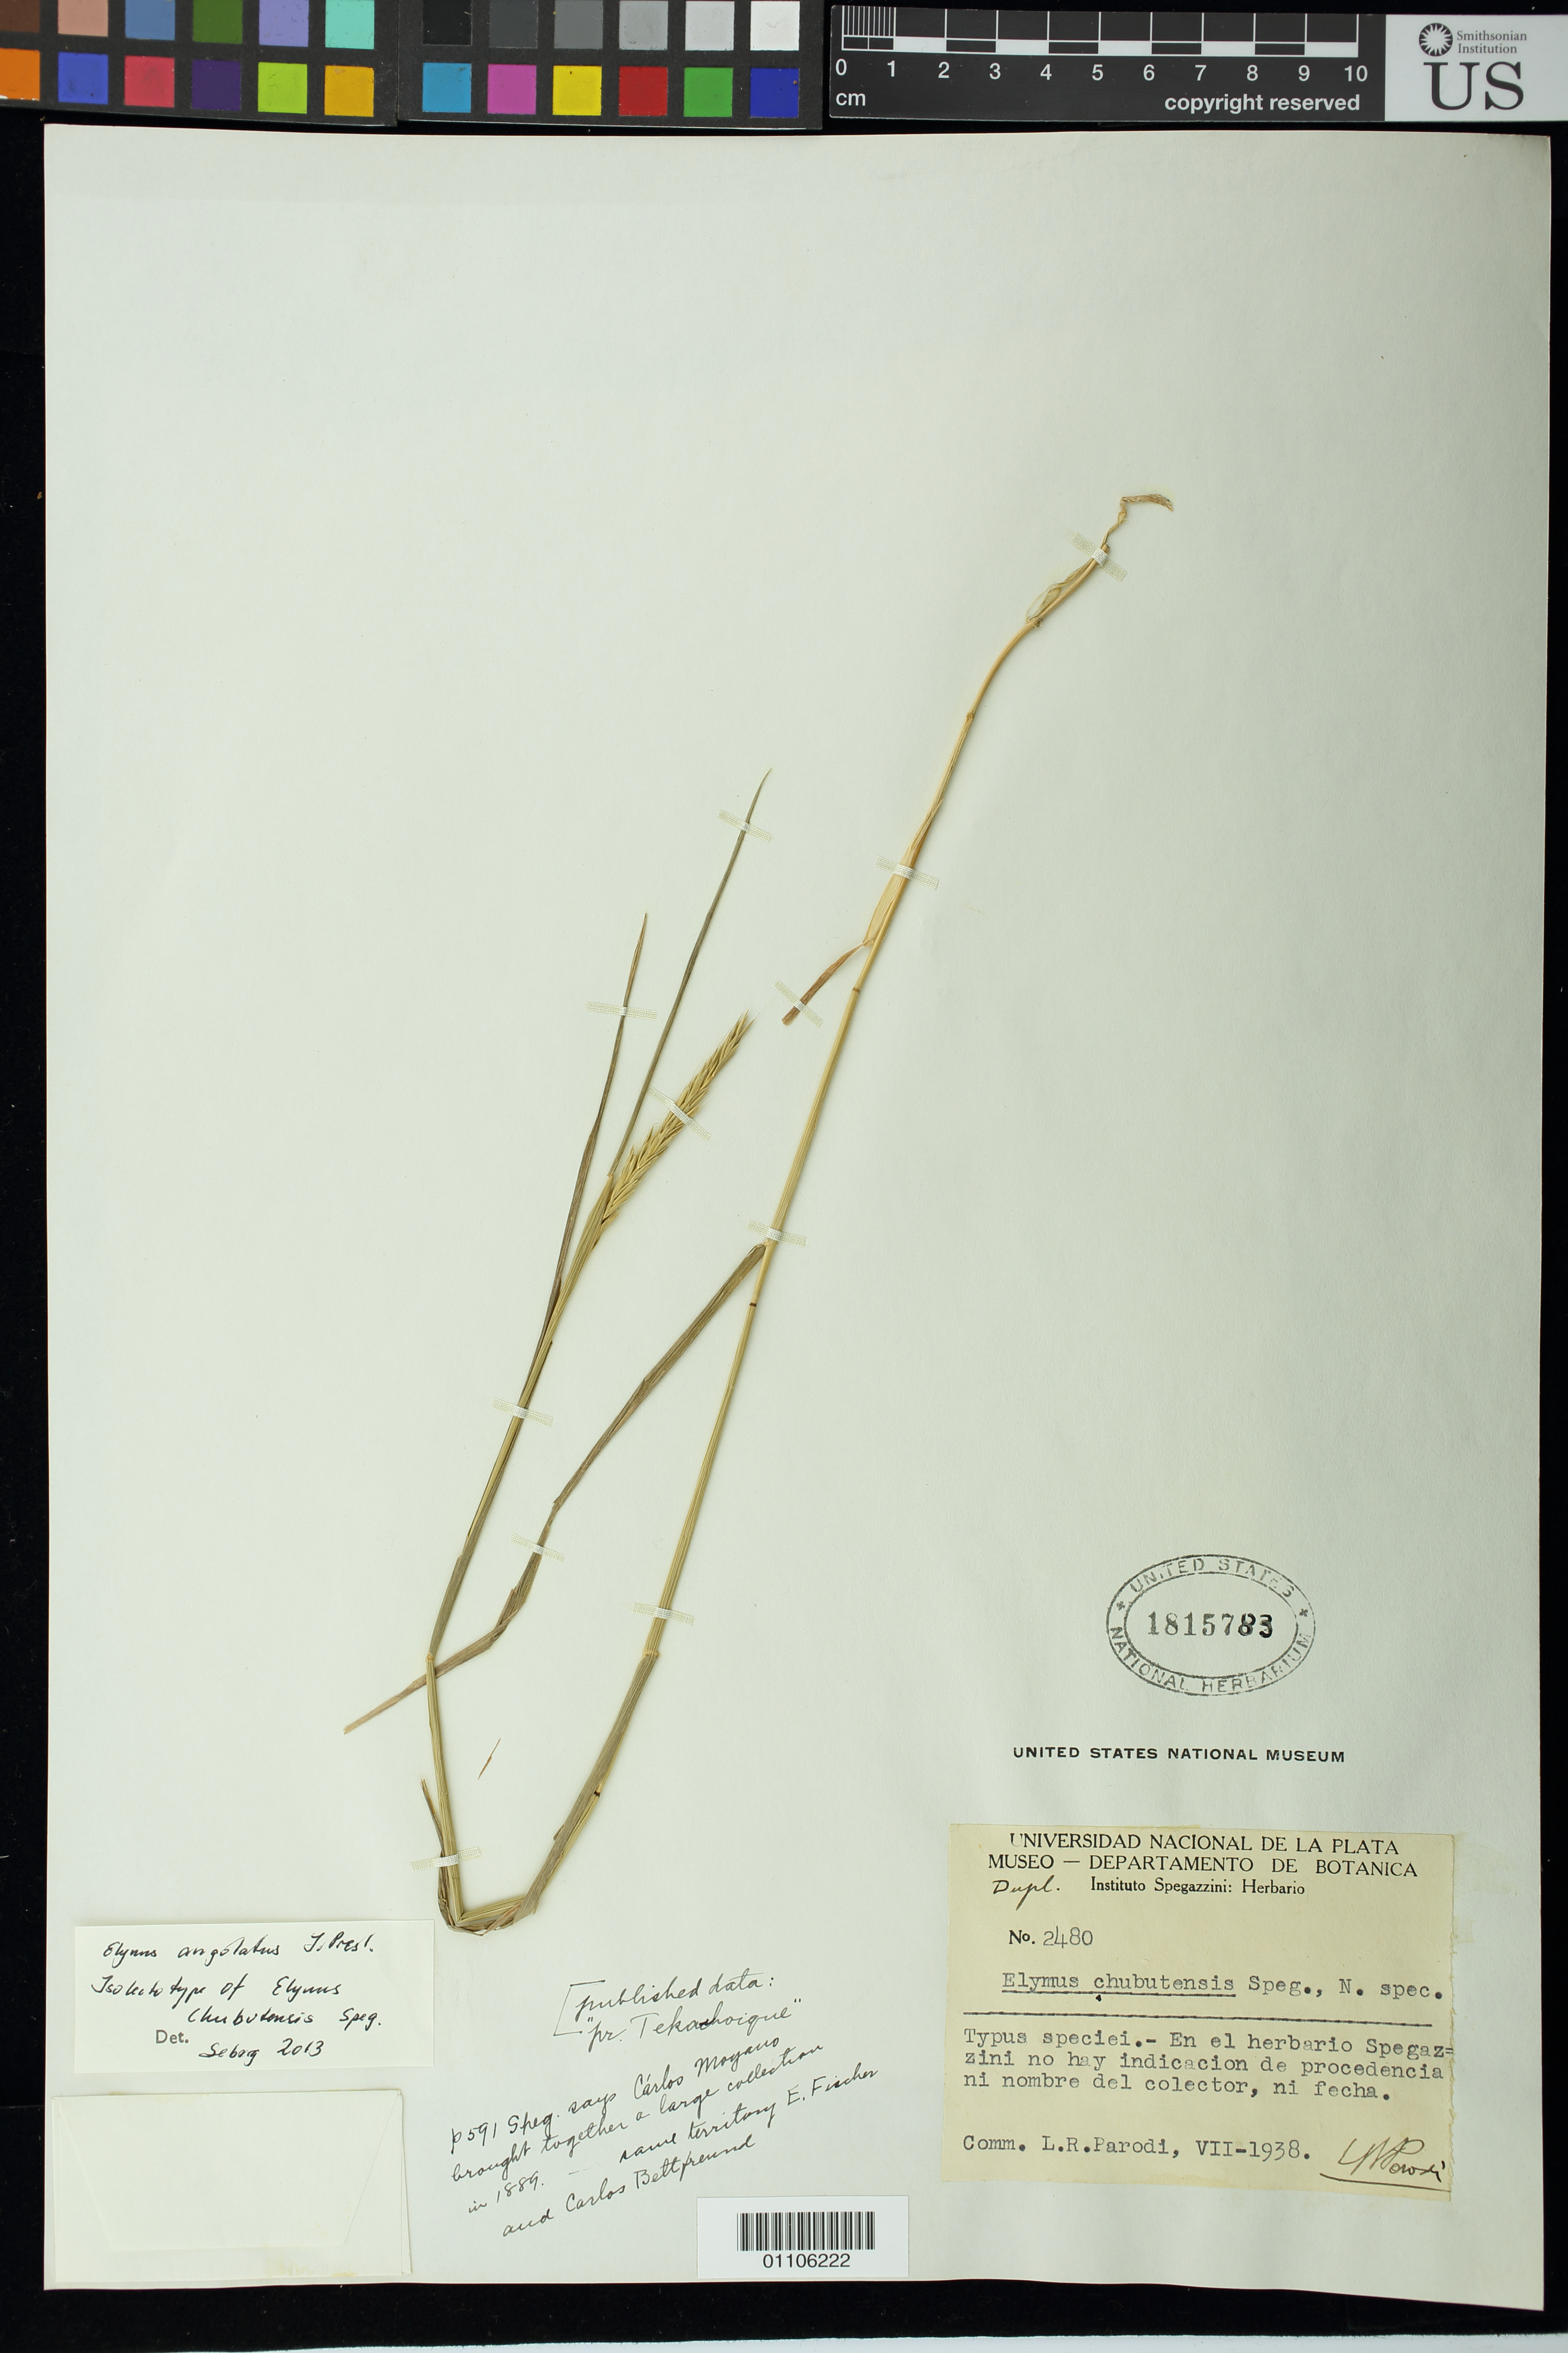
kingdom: Plantae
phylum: Tracheophyta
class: Liliopsida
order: Poales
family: Poaceae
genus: Elymus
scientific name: Elymus chubutensis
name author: Speg.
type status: Type Collection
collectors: ex Instituto Spegazzini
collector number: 2480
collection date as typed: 1889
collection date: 1889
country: Argentina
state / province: Chubut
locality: Teka-Choique.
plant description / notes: Protologue cites C. Moyano and E. Fisher as collectors. Annotated as "isolectotype" by Seberg (2013).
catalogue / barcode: US 1815783